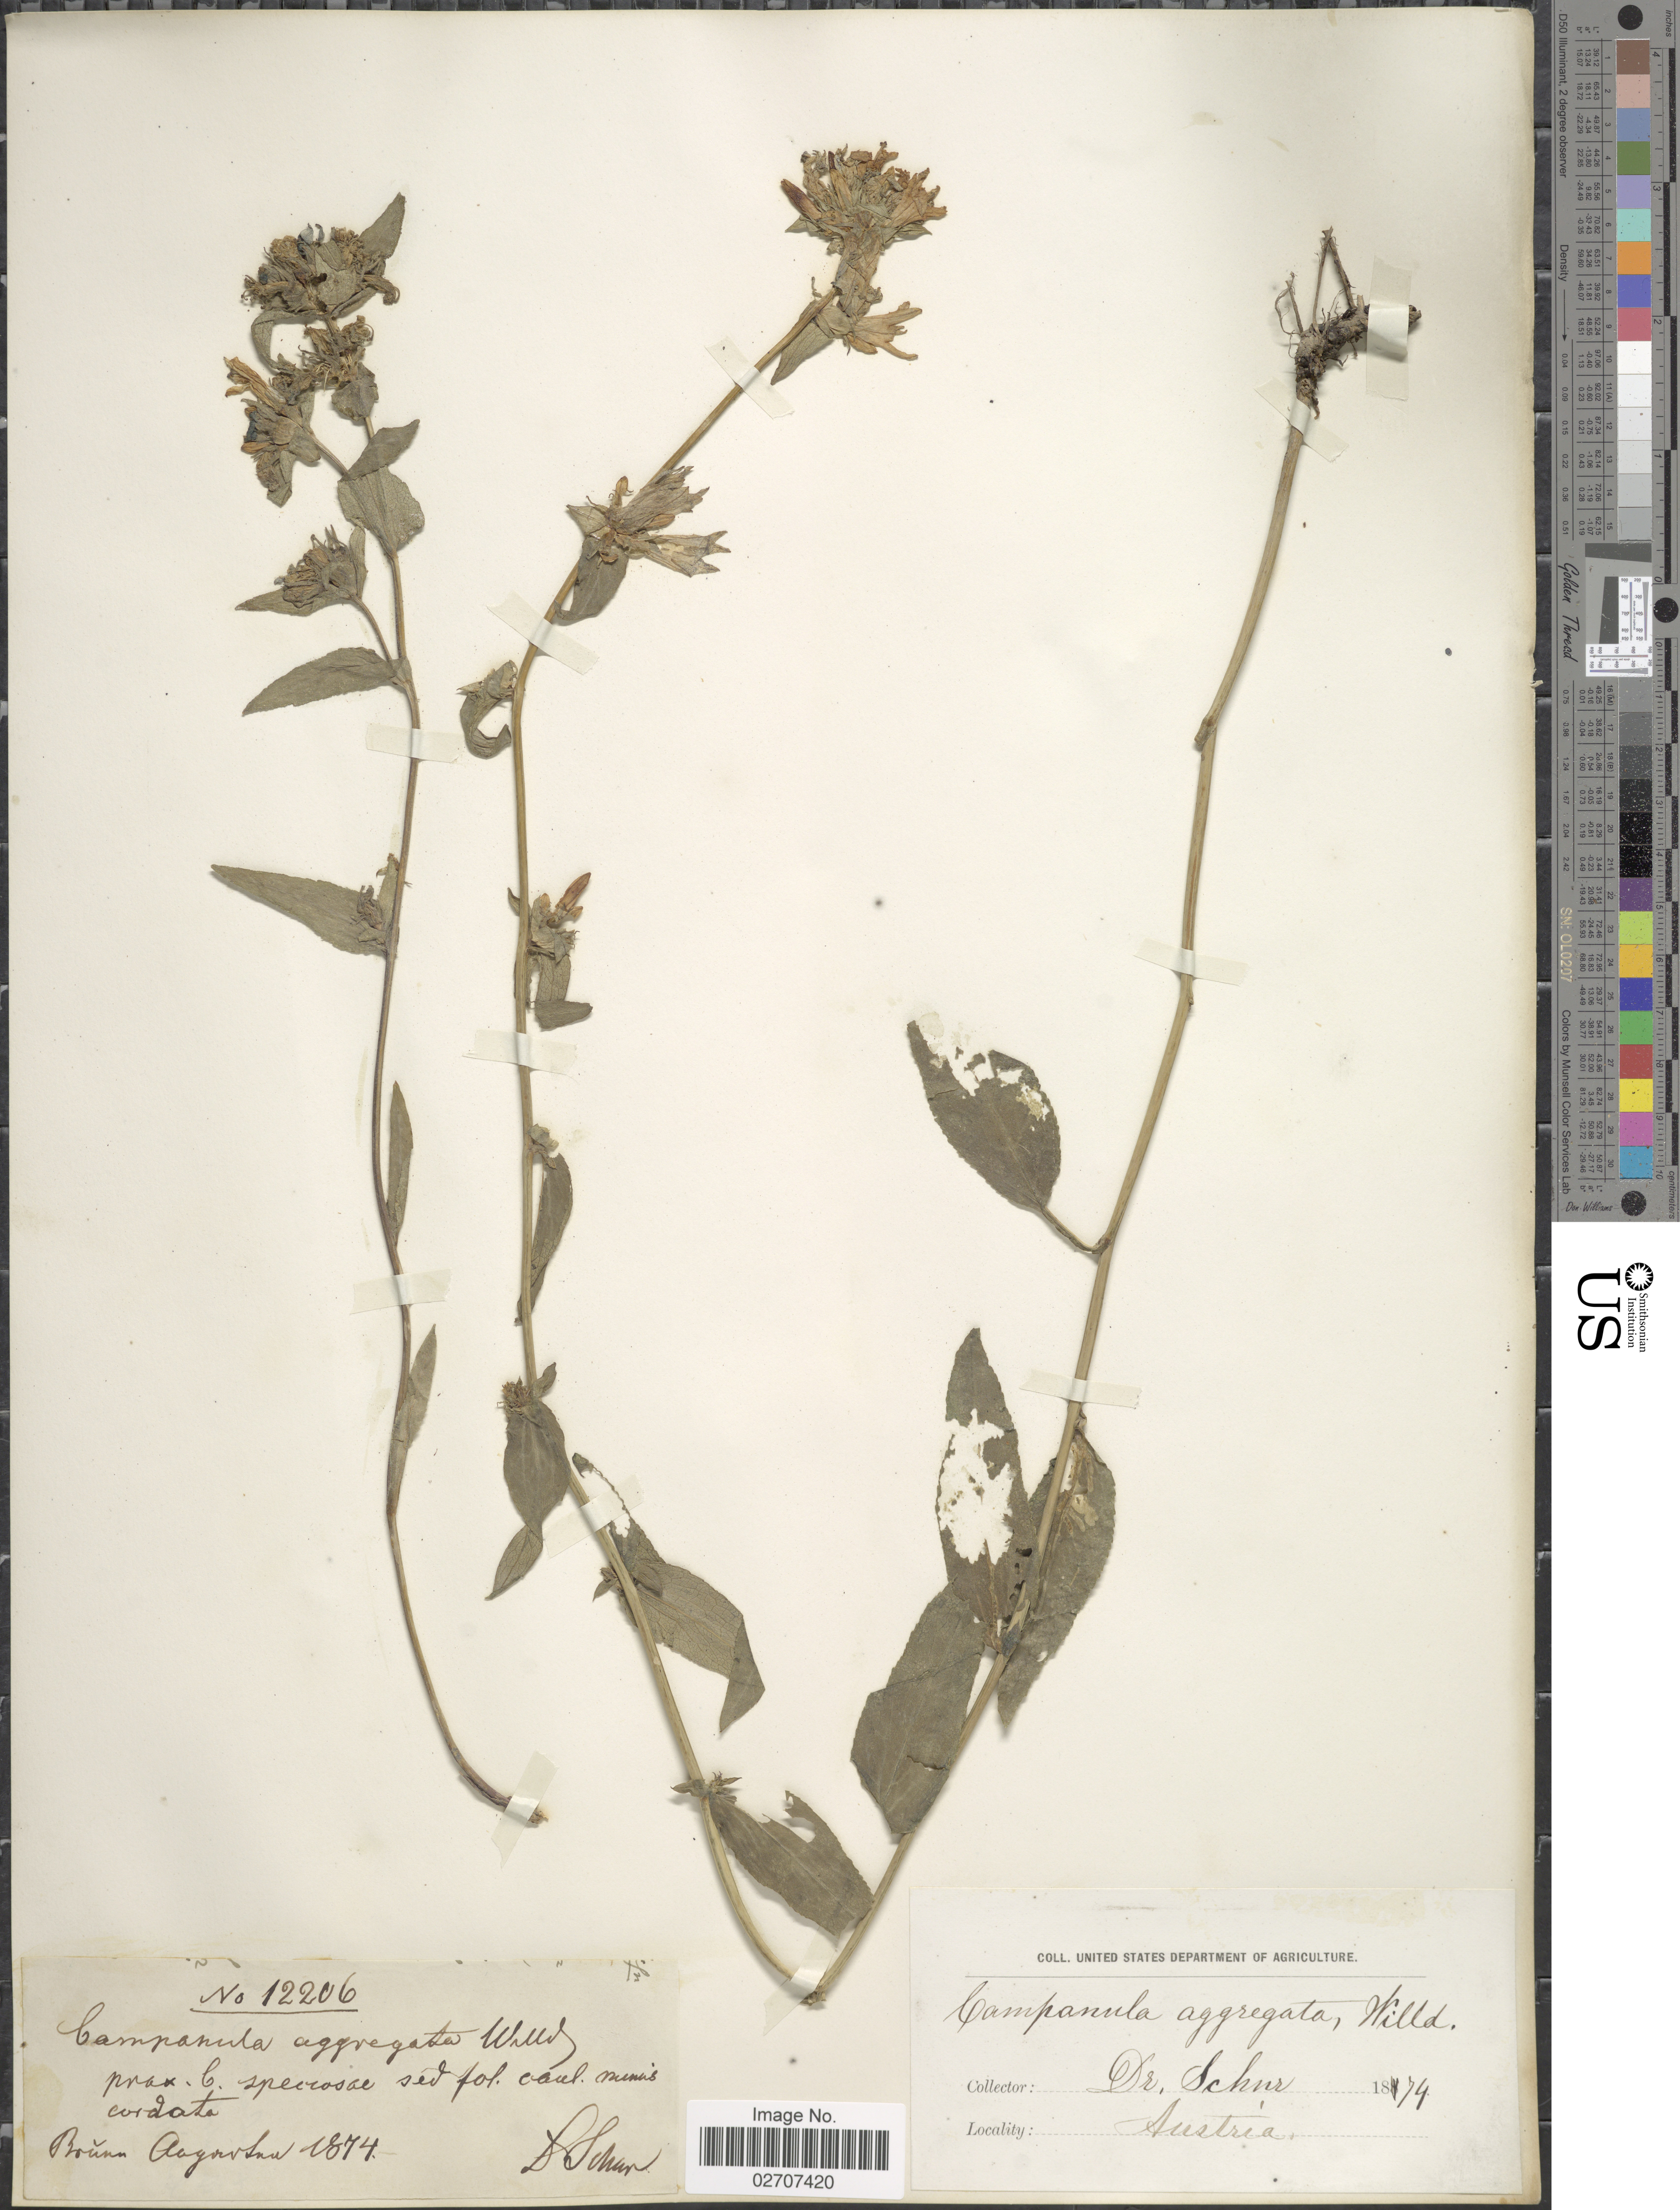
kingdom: Plantae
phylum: Tracheophyta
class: Magnoliopsida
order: Asterales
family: Campanulaceae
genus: Campanula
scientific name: Campanula aggregata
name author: Willd.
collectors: Schur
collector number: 12206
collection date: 1874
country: Austria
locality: Brunn Augarten.